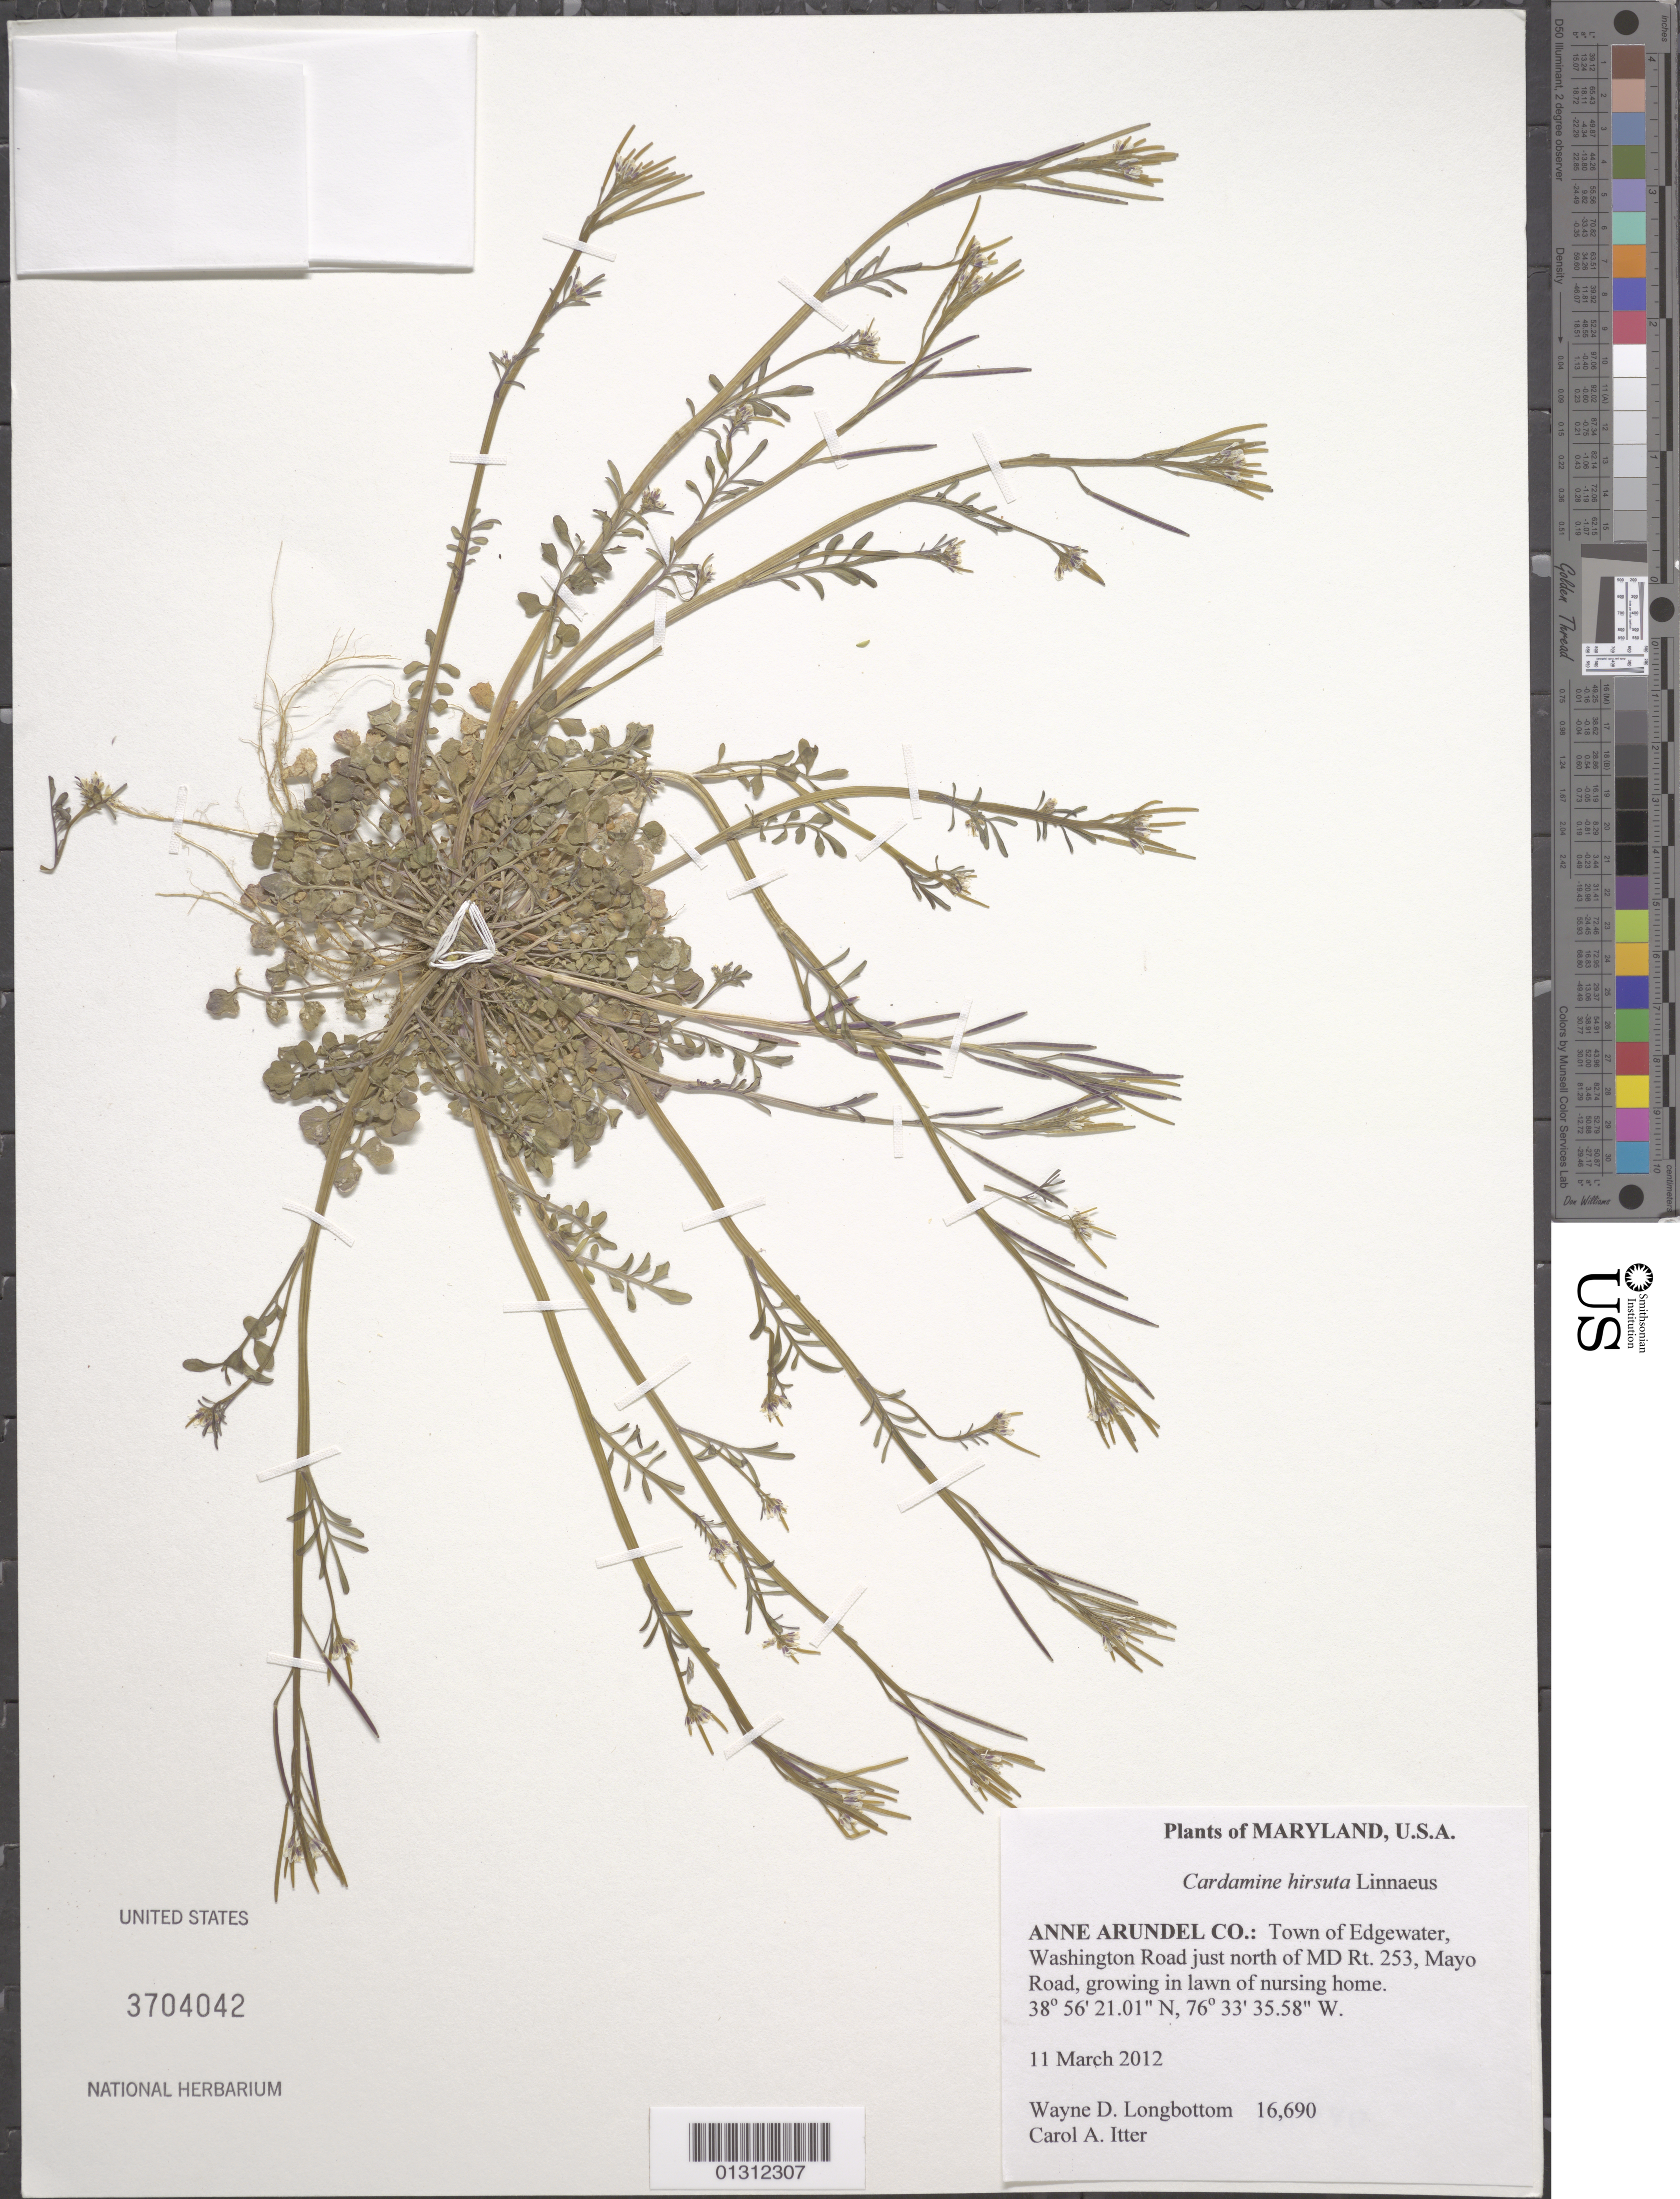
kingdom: Plantae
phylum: Tracheophyta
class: Magnoliopsida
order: Brassicales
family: Brassicaceae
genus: Cardamine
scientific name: Cardamine hirsuta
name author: L.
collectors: W. D. Longbottom & C. Itter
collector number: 16690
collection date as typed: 11 March 2012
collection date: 2012-03-11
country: United States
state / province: Maryland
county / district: Anne Arundel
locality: Town of Edgewater, Washington Road just north of MD Rt. 253, Mayo Road, growing in lawn of nursing home.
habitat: Growing in lawn of nursing home.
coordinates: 38 56 21.01 N, 76 33 35.58 W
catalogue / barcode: US 3704042